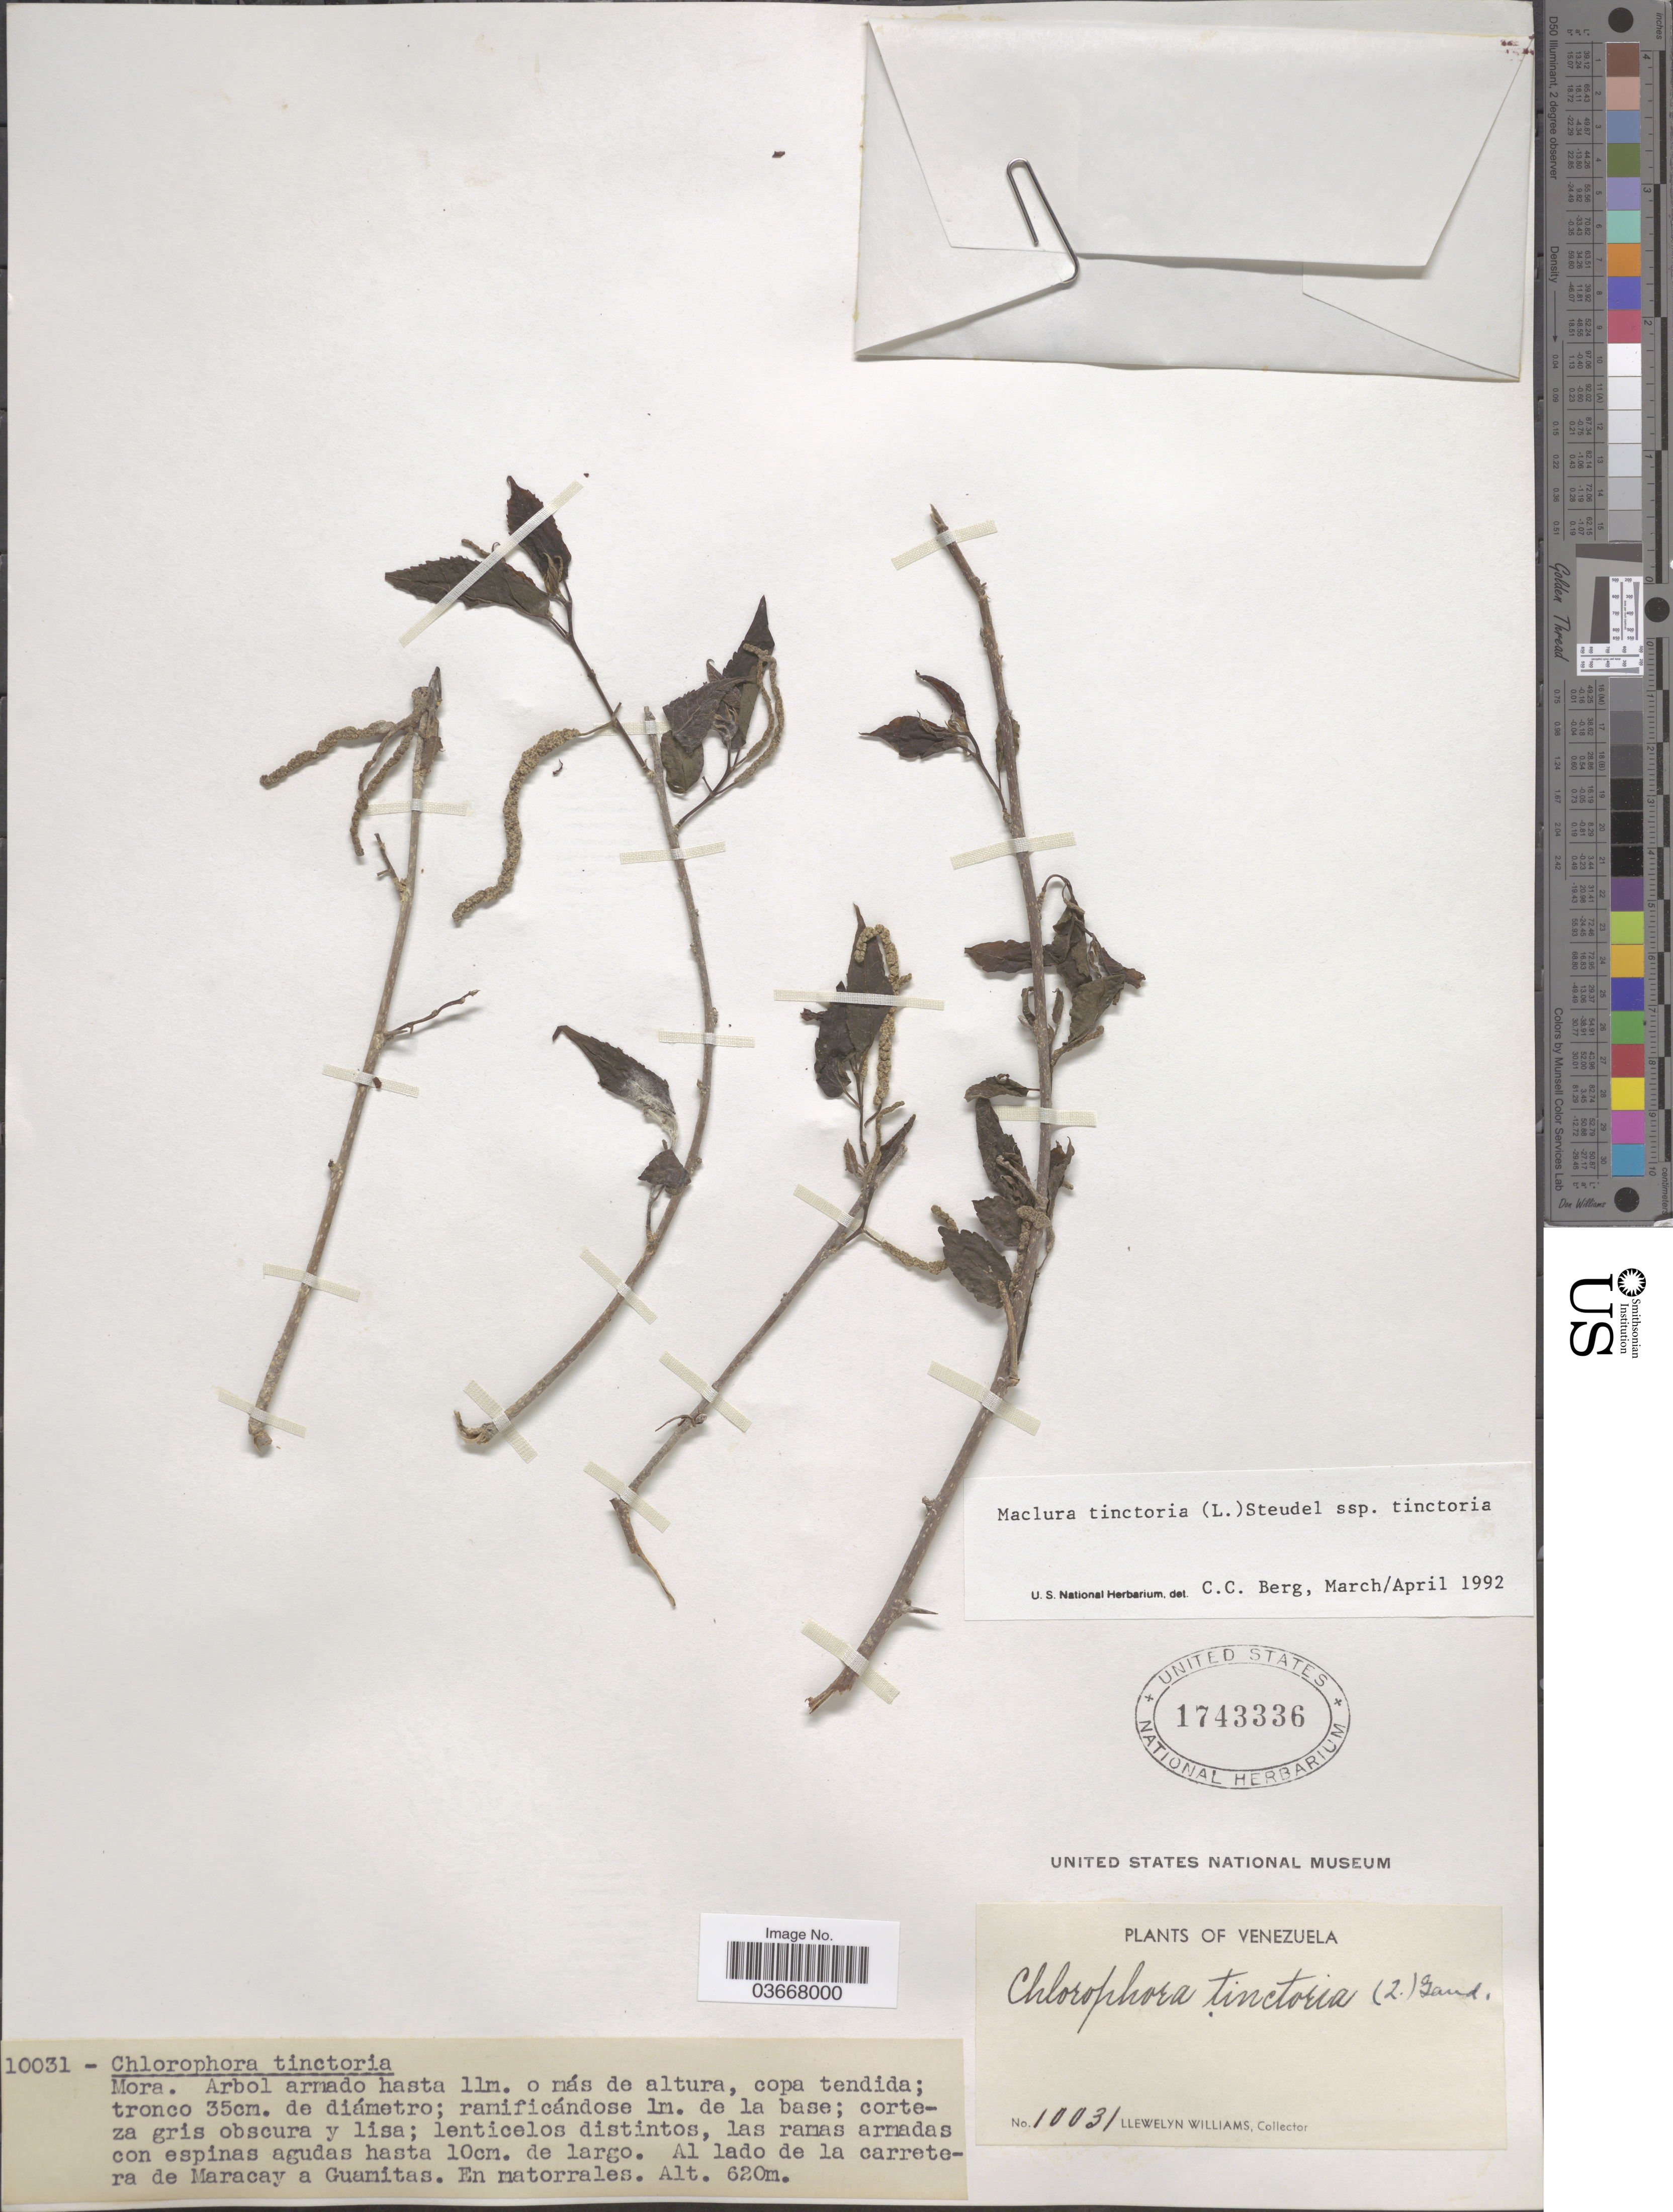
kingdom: Plantae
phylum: Tracheophyta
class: Magnoliopsida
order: Rosales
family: Moraceae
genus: Maclura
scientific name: Maclura tinctoria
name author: (L.) D. Don ex Steud.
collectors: Ll. Williams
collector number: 10031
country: Venezuela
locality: Al lado de la carretera de Maracay a Guamitas.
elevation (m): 620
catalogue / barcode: US 1743336